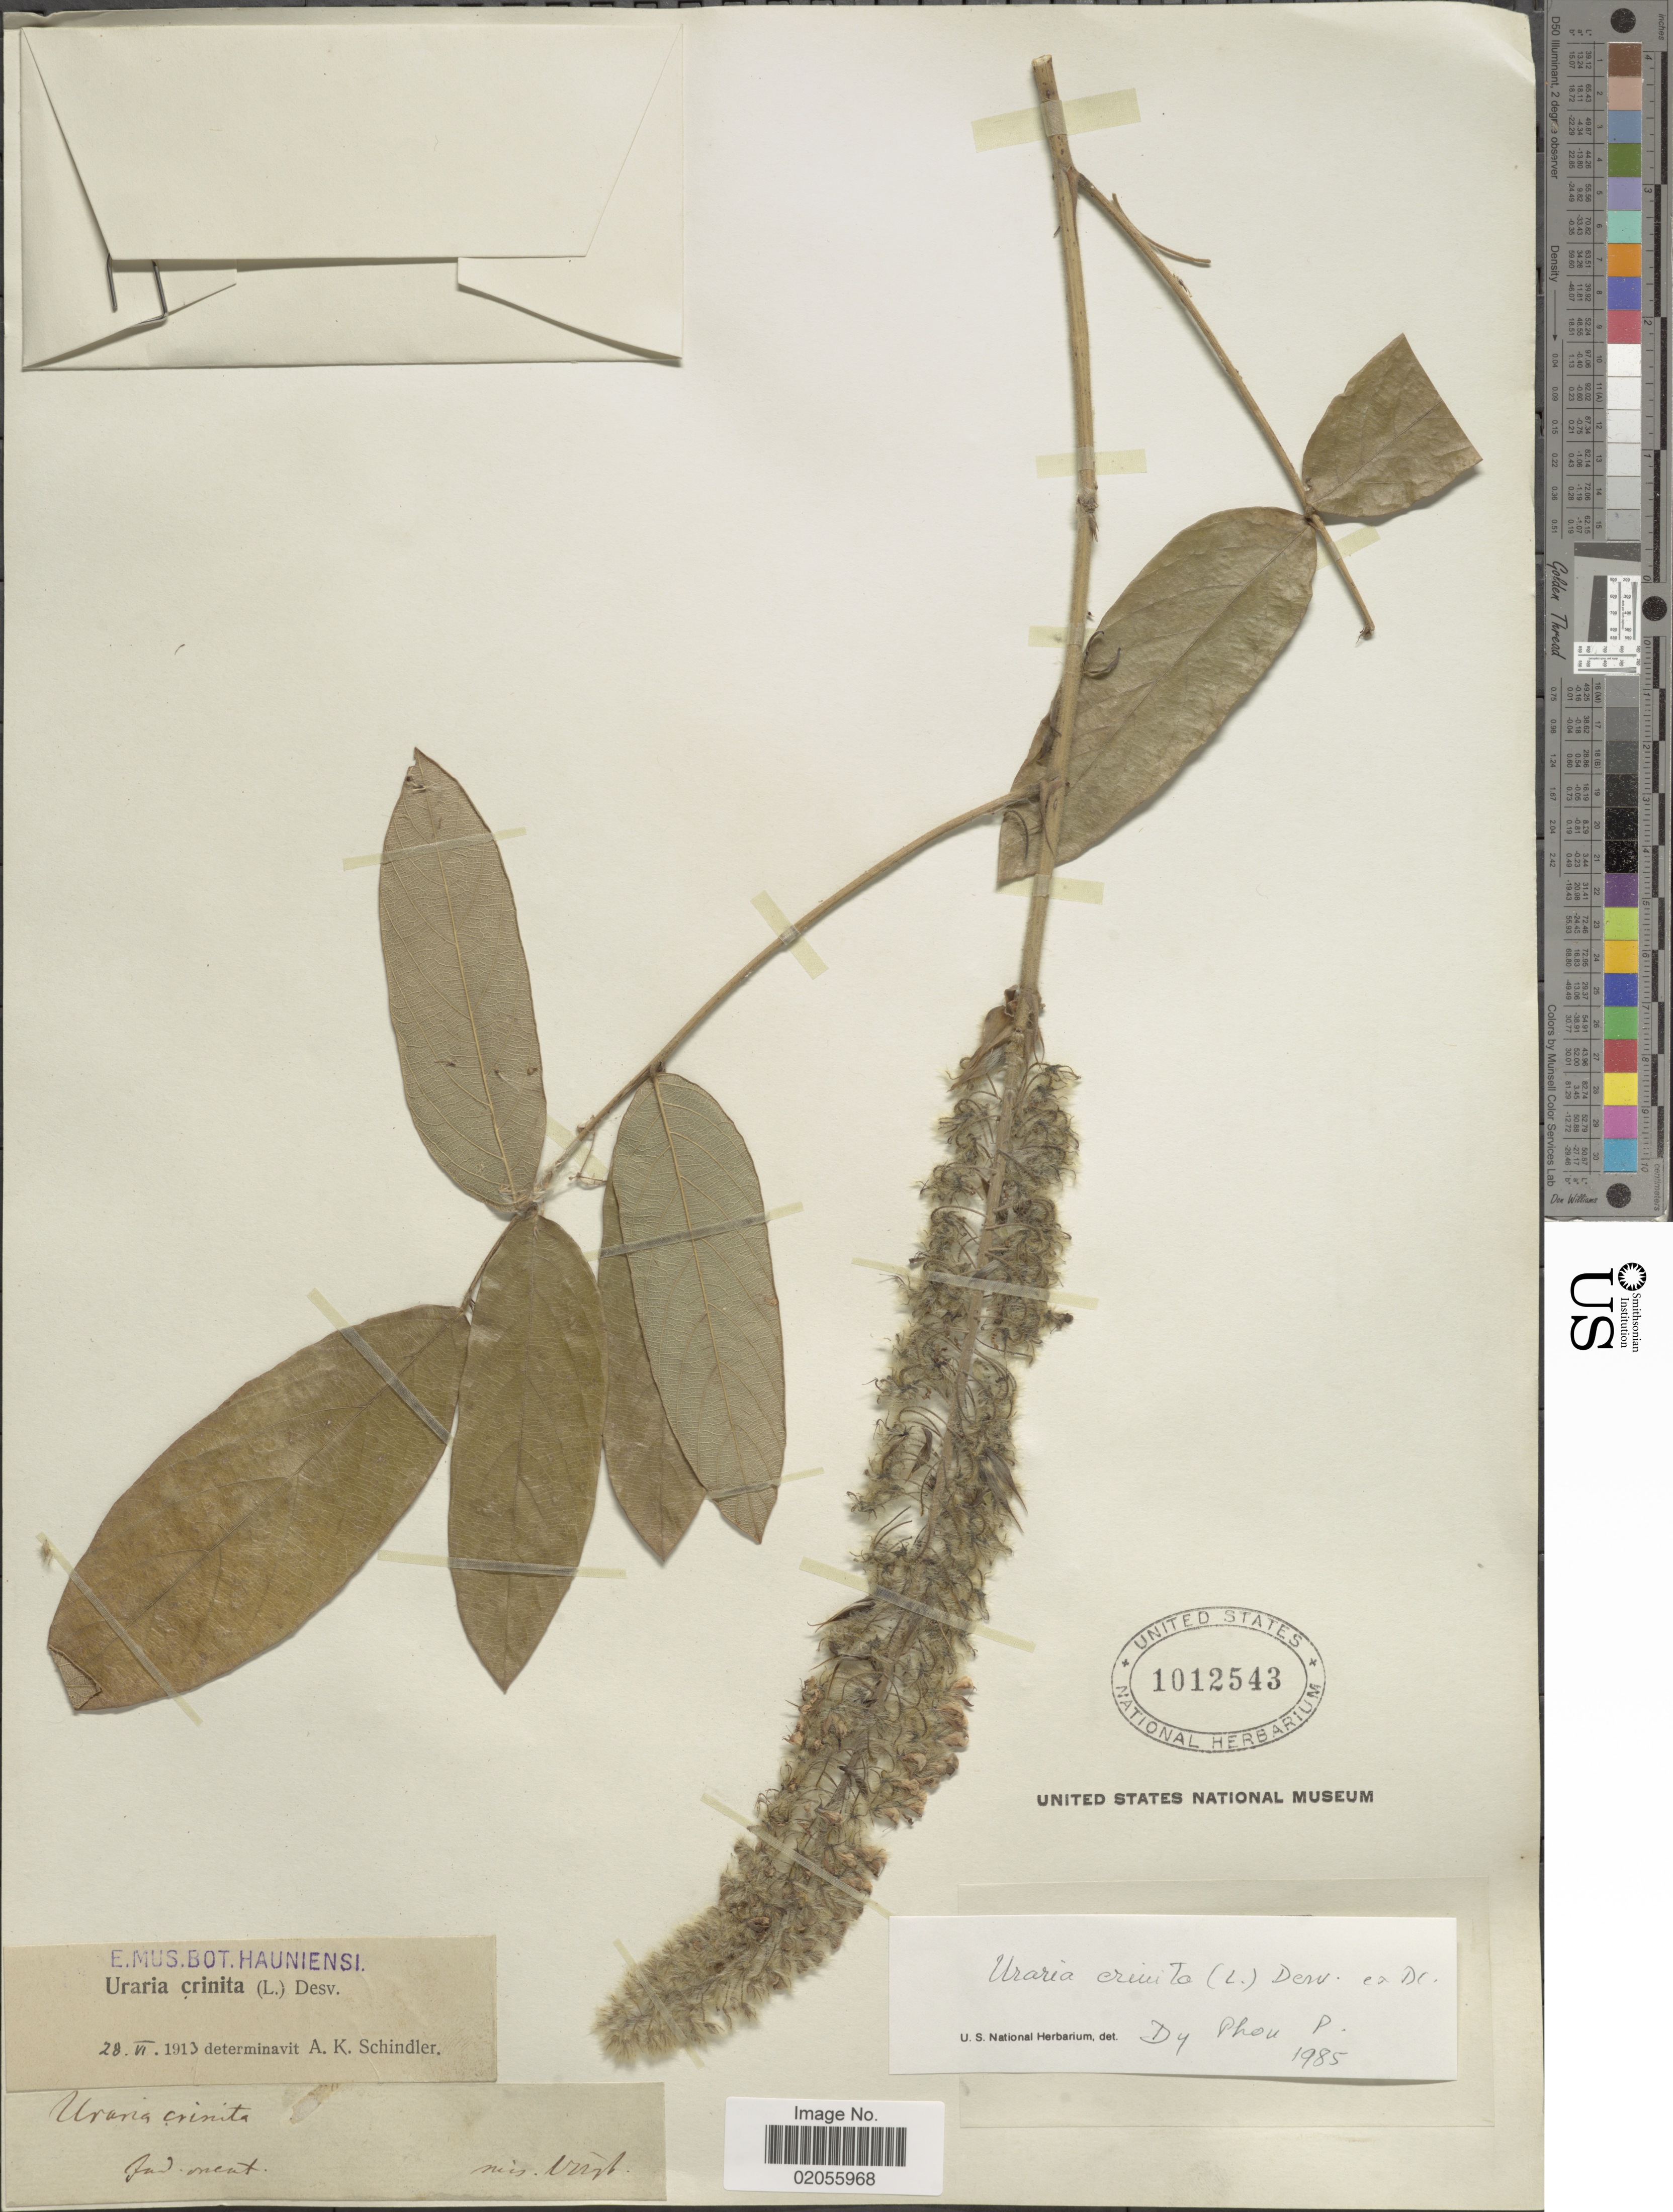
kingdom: Plantae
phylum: Tracheophyta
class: Magnoliopsida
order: Fabales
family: Fabaceae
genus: Uraria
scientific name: Uraria crinita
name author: (L.) Desv.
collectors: ex Mus. Bot. Hauniense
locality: Ind. Orient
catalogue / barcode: US 1012543